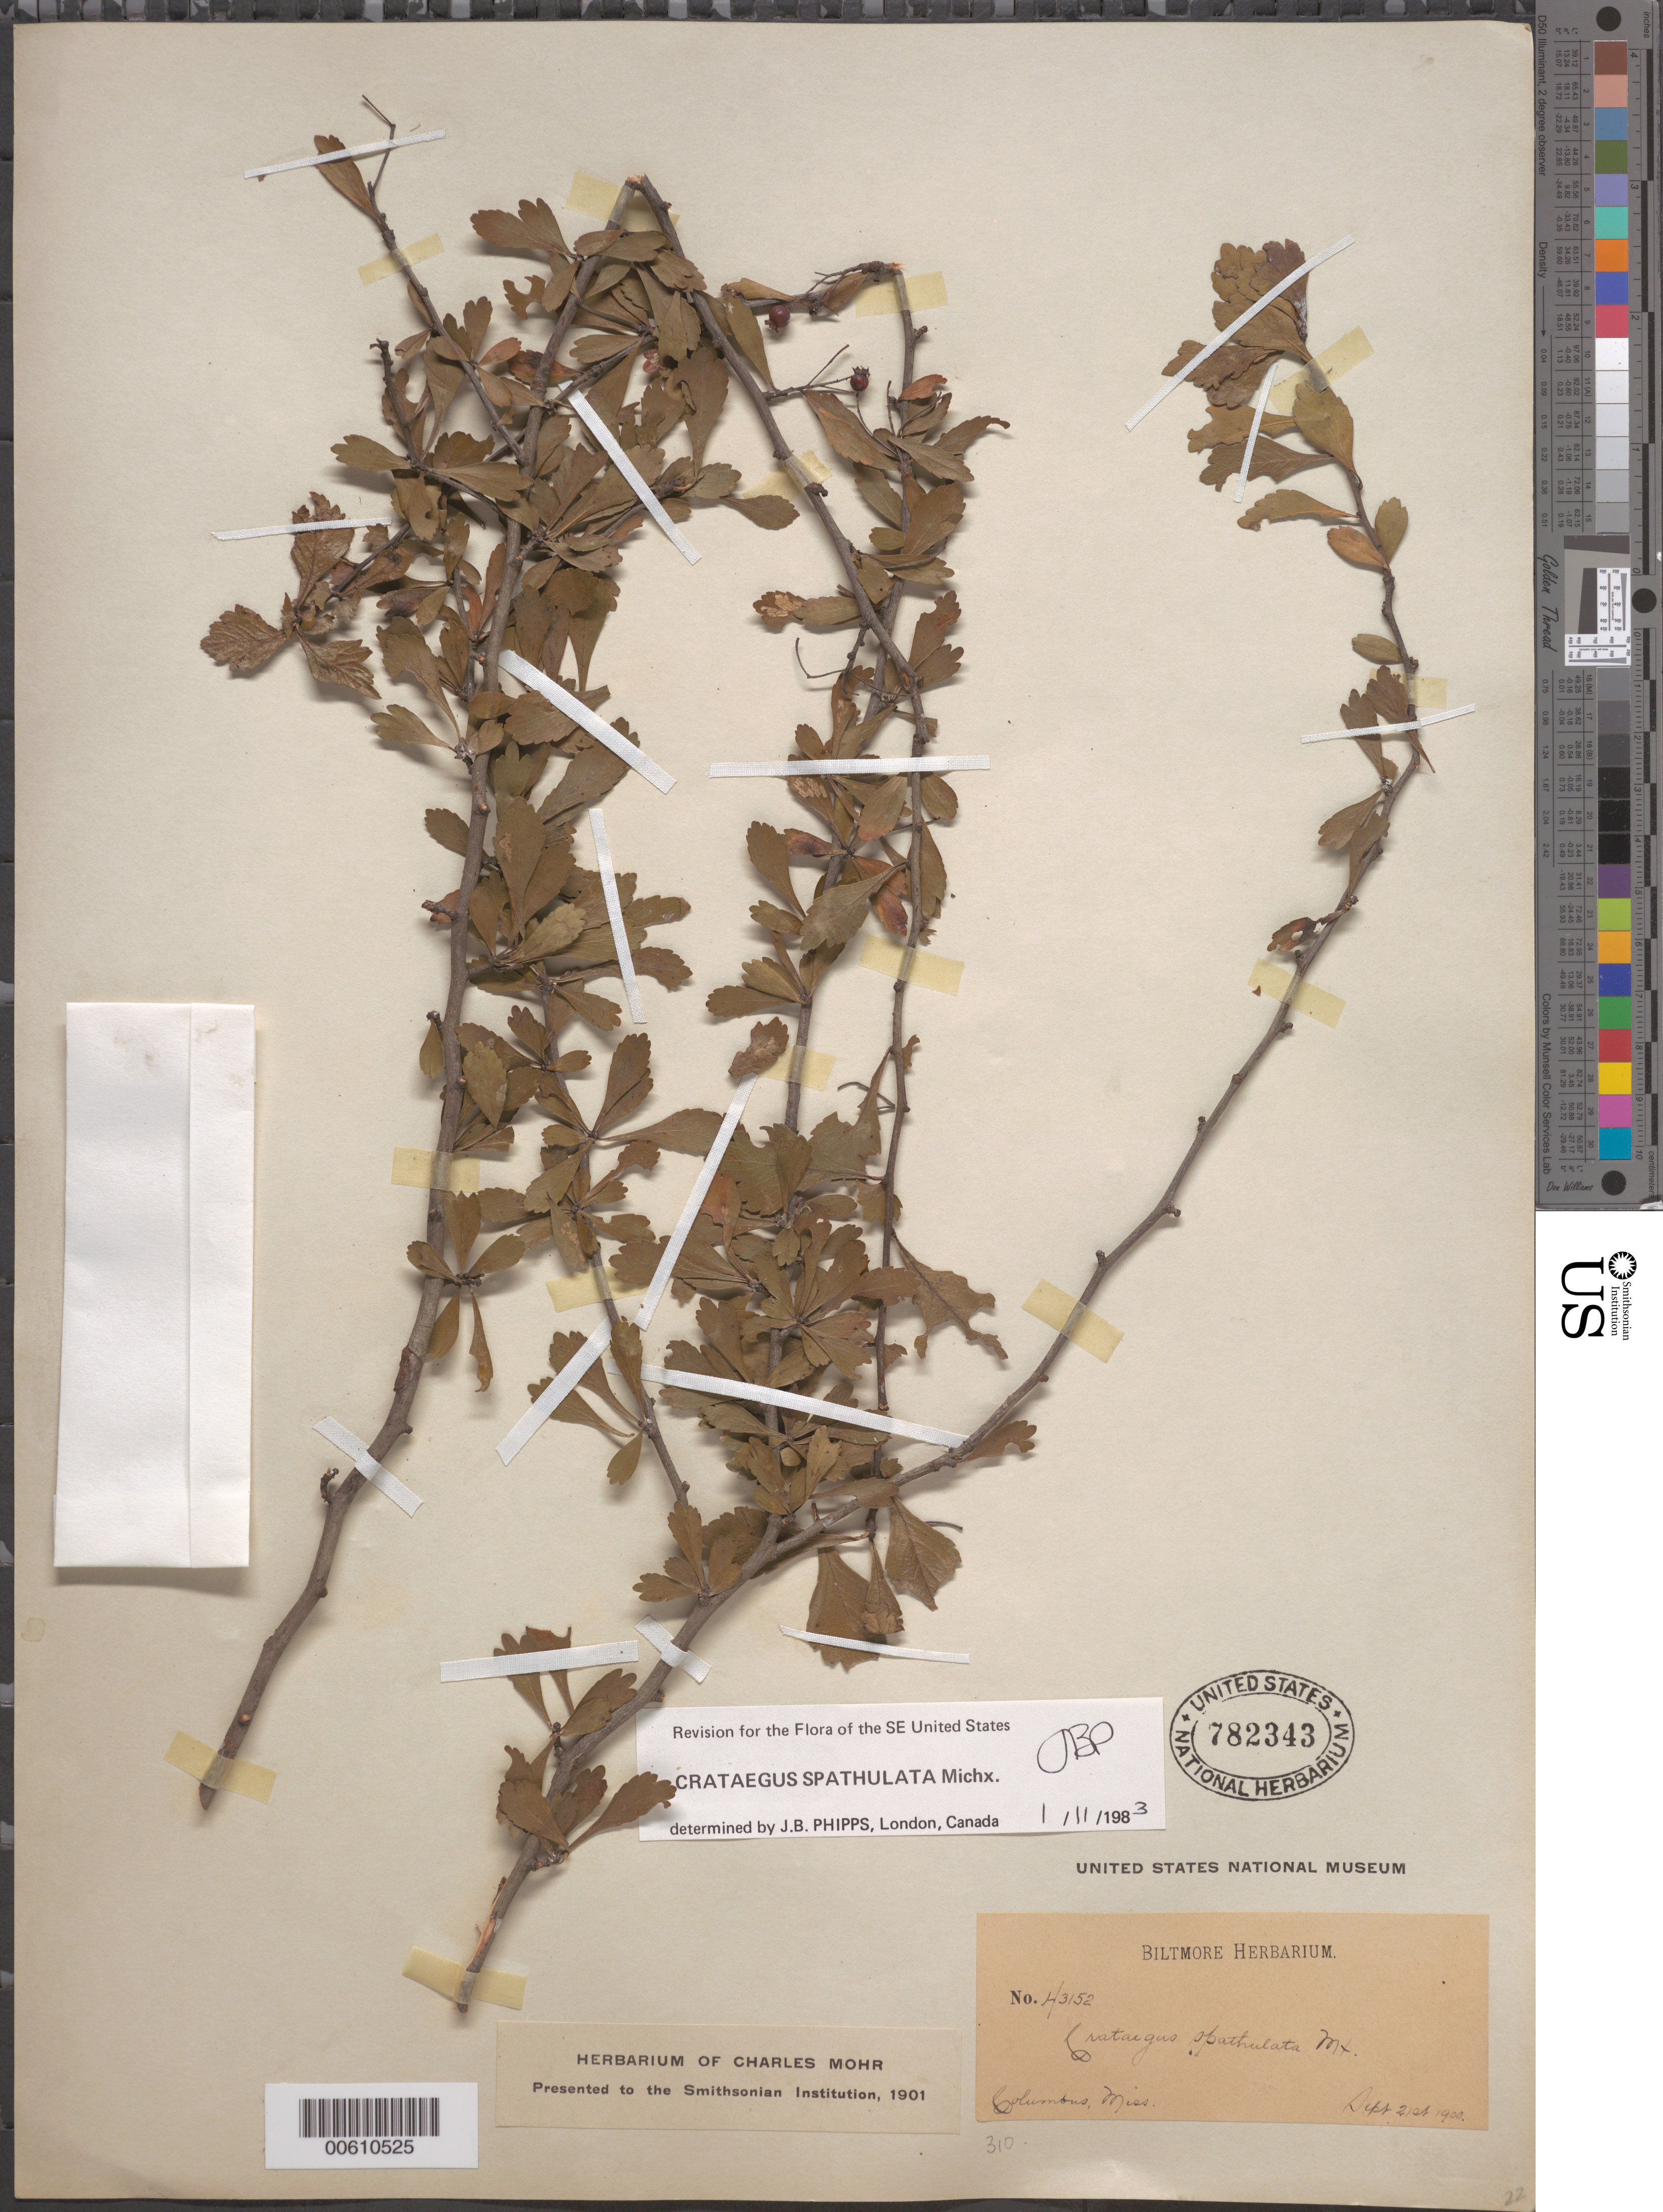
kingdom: Plantae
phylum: Tracheophyta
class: Magnoliopsida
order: Rosales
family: Rosaceae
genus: Crataegus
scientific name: Crataegus spathulata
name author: Michx.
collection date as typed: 21 Sep 1900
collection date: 1900-09-21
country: United States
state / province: Mississippi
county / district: Lowndes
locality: Columbus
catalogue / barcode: US 782343